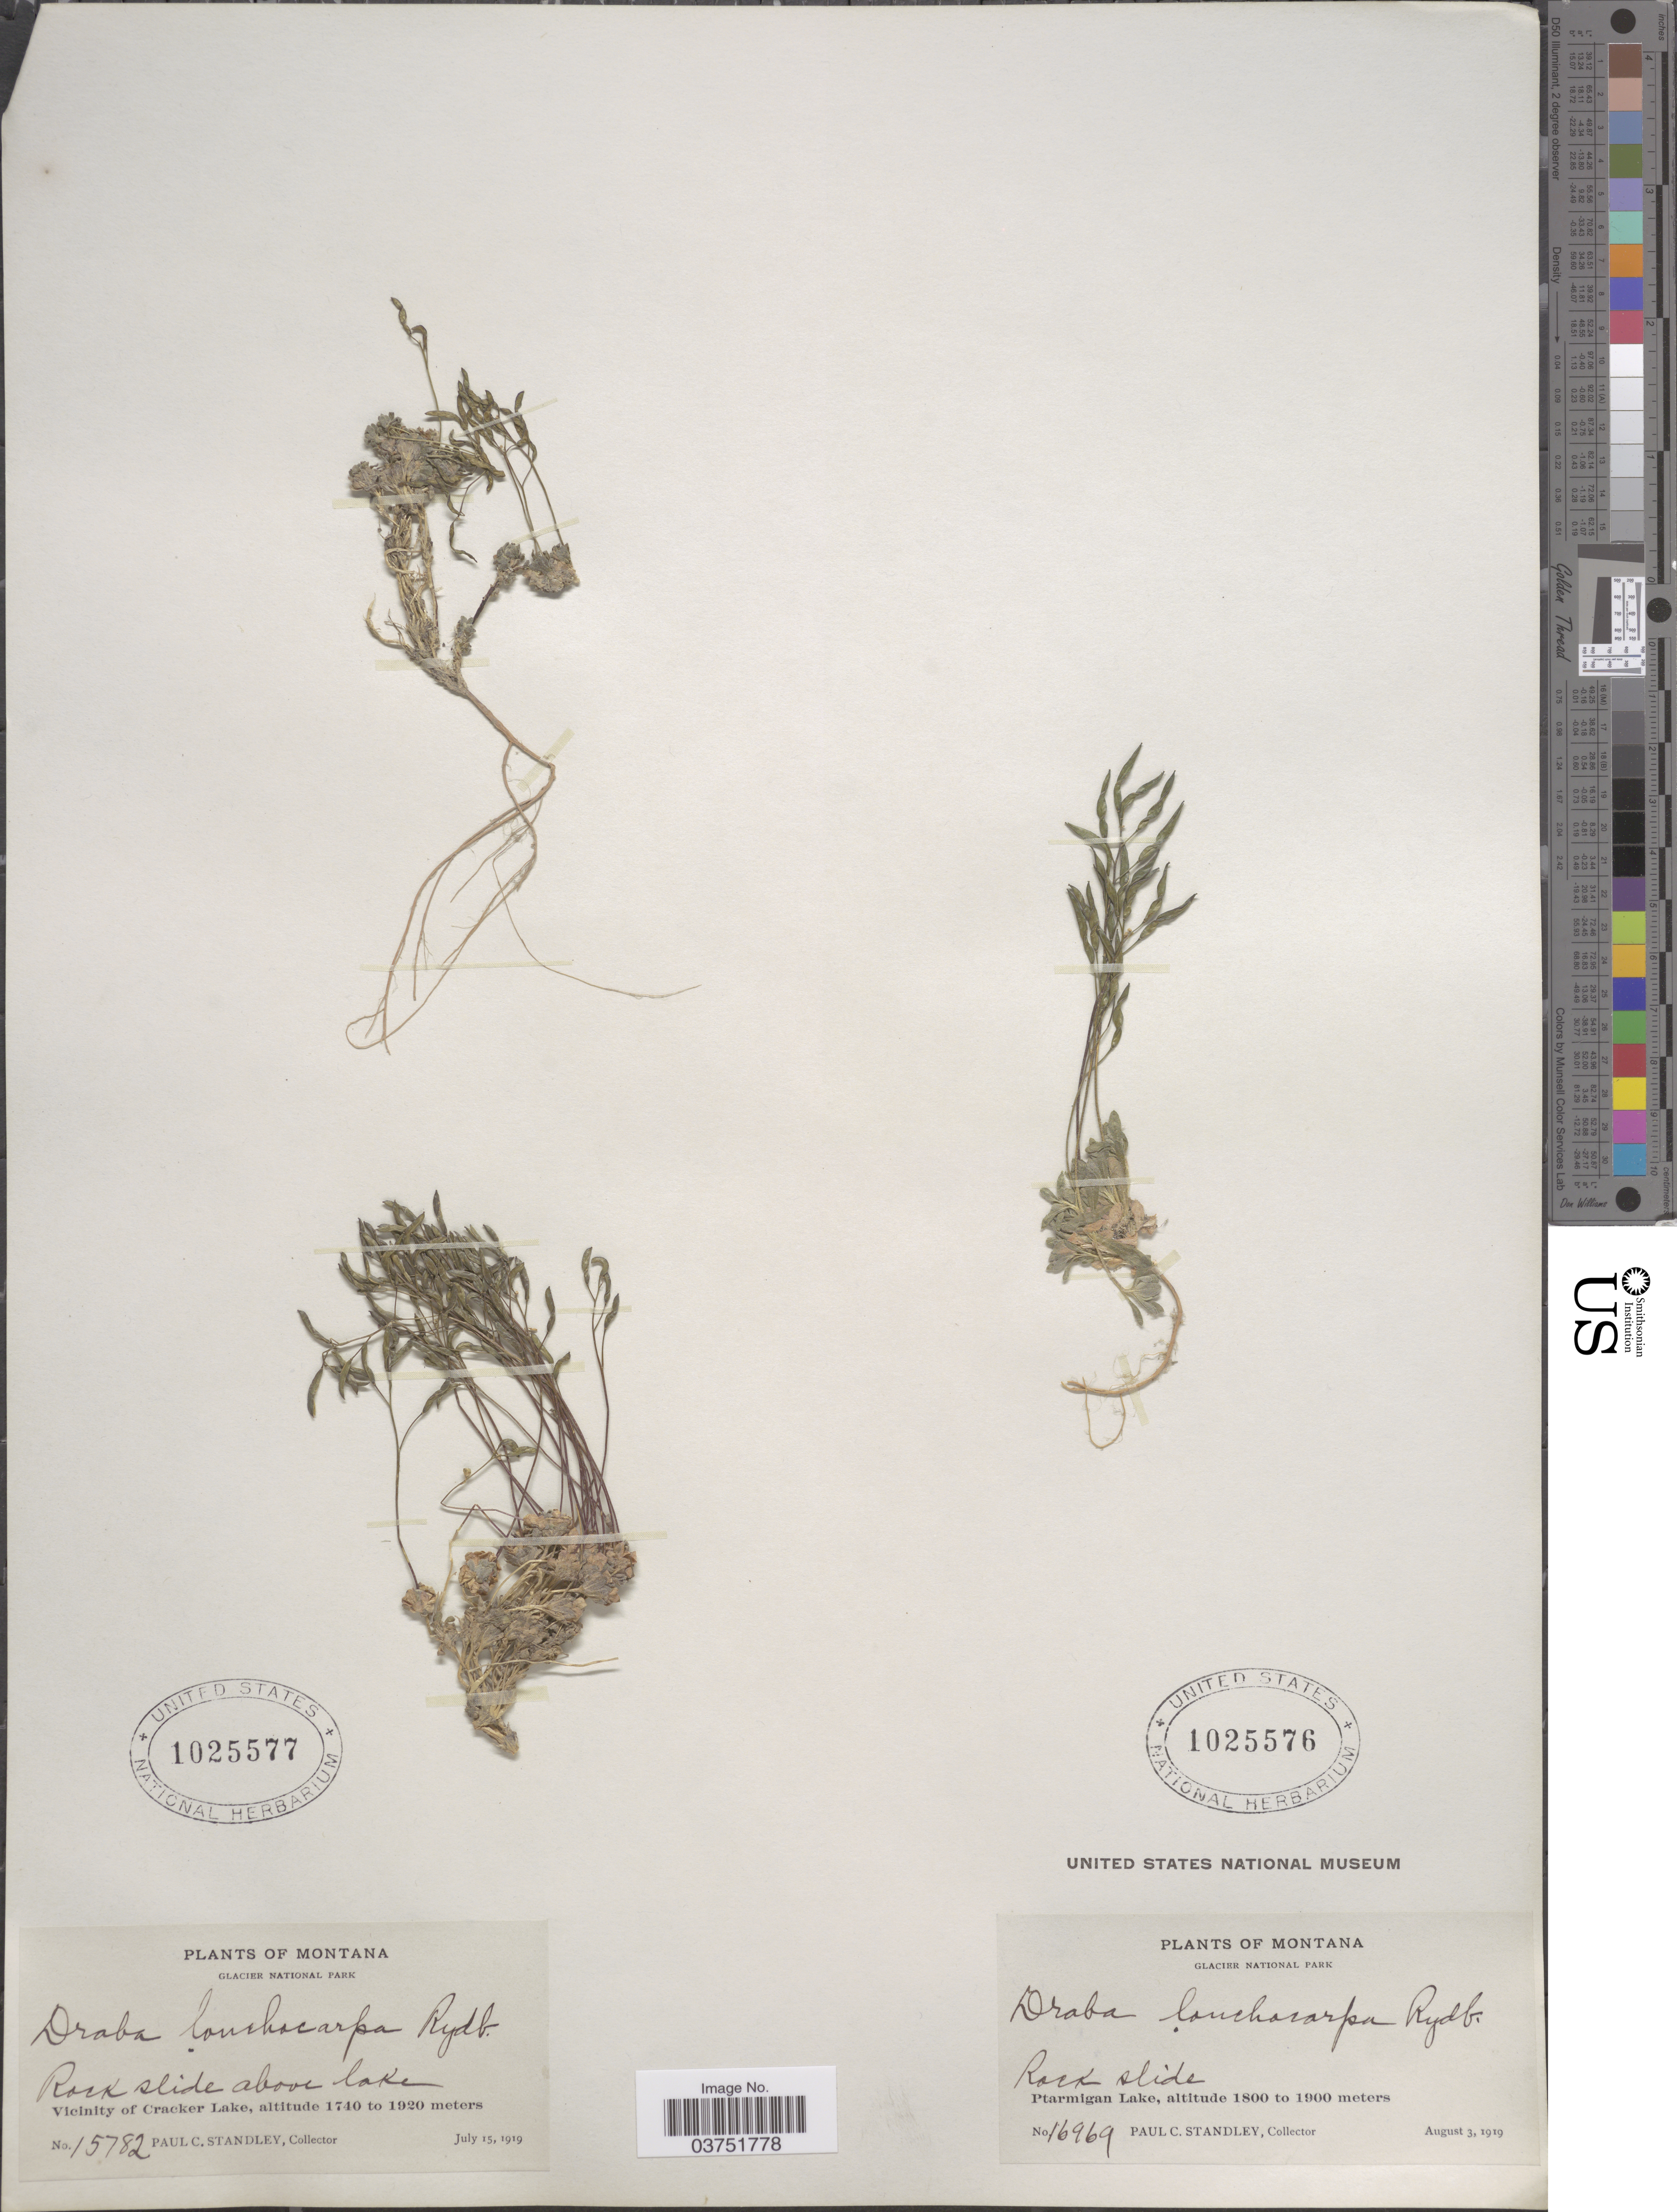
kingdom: Plantae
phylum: Tracheophyta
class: Magnoliopsida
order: Brassicales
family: Brassicaceae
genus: Draba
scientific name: Draba lonchocarpa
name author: Rydb.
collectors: P. C. Standley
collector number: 16969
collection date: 1919-08-03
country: United States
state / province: Montana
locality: Glacier National Park. Rock slide. Ptarmigan Lake.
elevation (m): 1800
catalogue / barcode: US 1025576